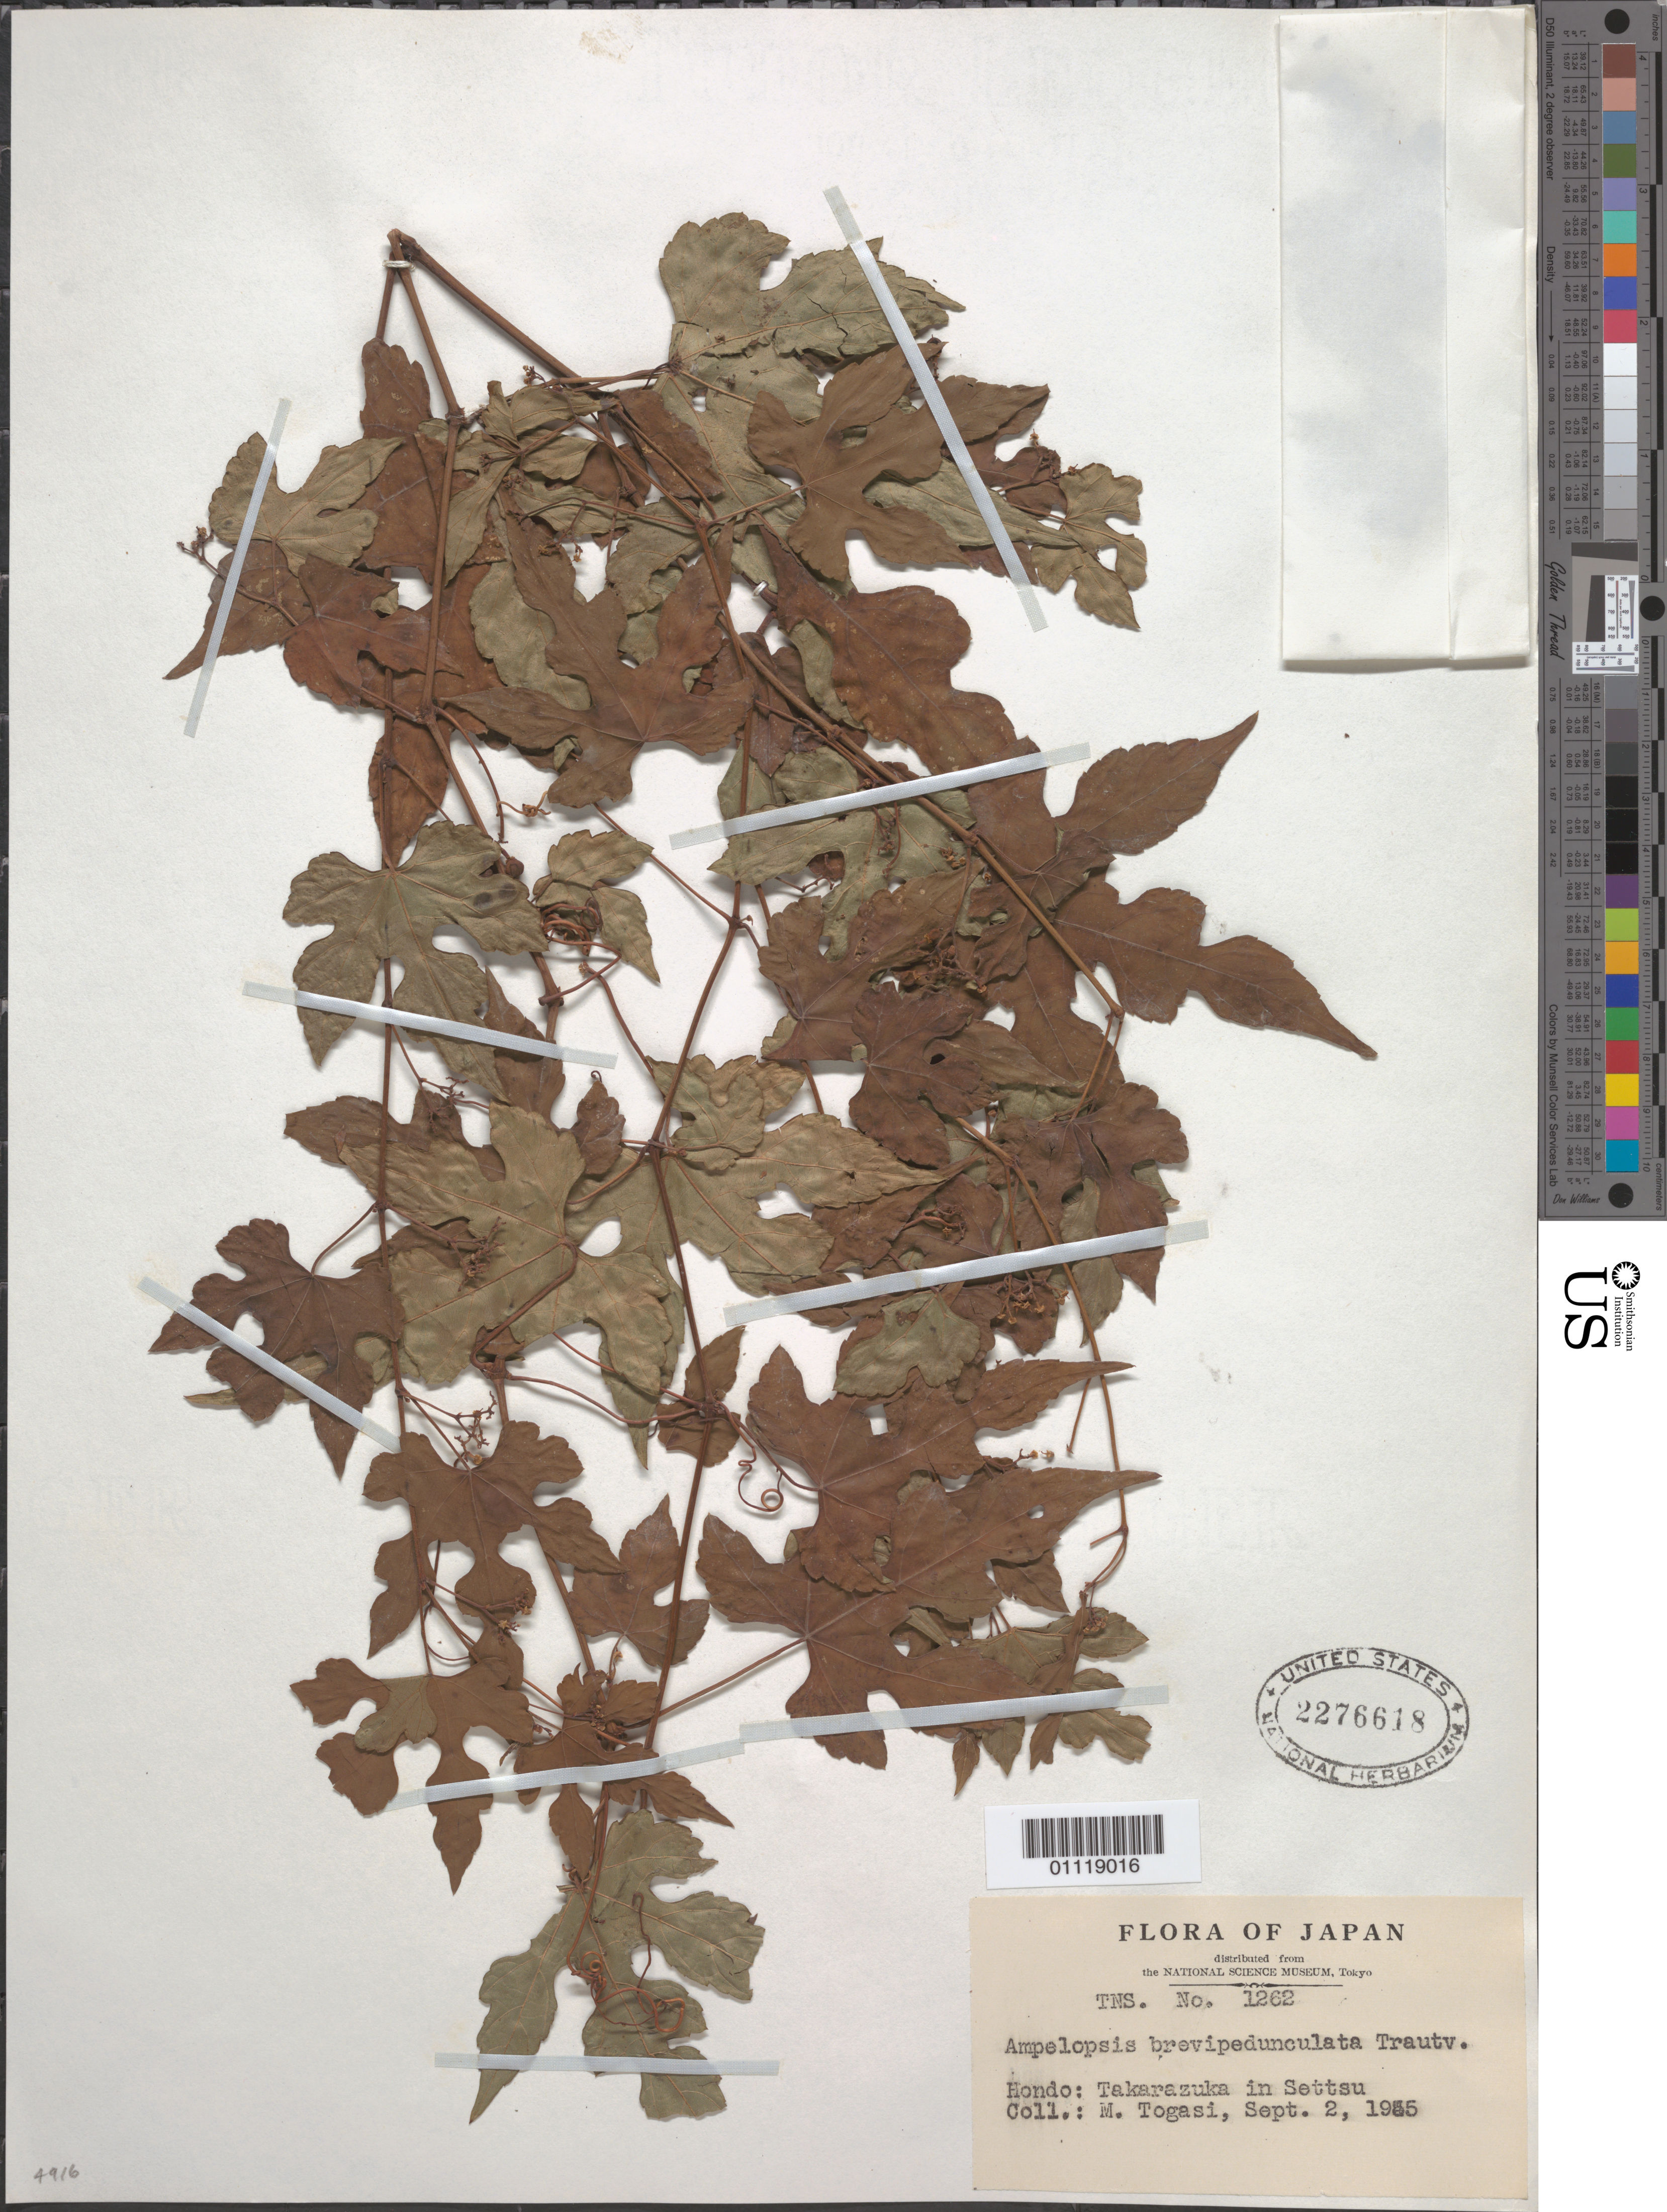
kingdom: Plantae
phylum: Tracheophyta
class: Magnoliopsida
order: Vitales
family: Vitaceae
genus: Ampelopsis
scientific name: Ampelopsis brevipedunculata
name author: (Maxim.) Trautv.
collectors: M. Togasi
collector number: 1262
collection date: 1955-09-02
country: Japan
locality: Takarazuka in Settsu.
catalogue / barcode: US 2276618